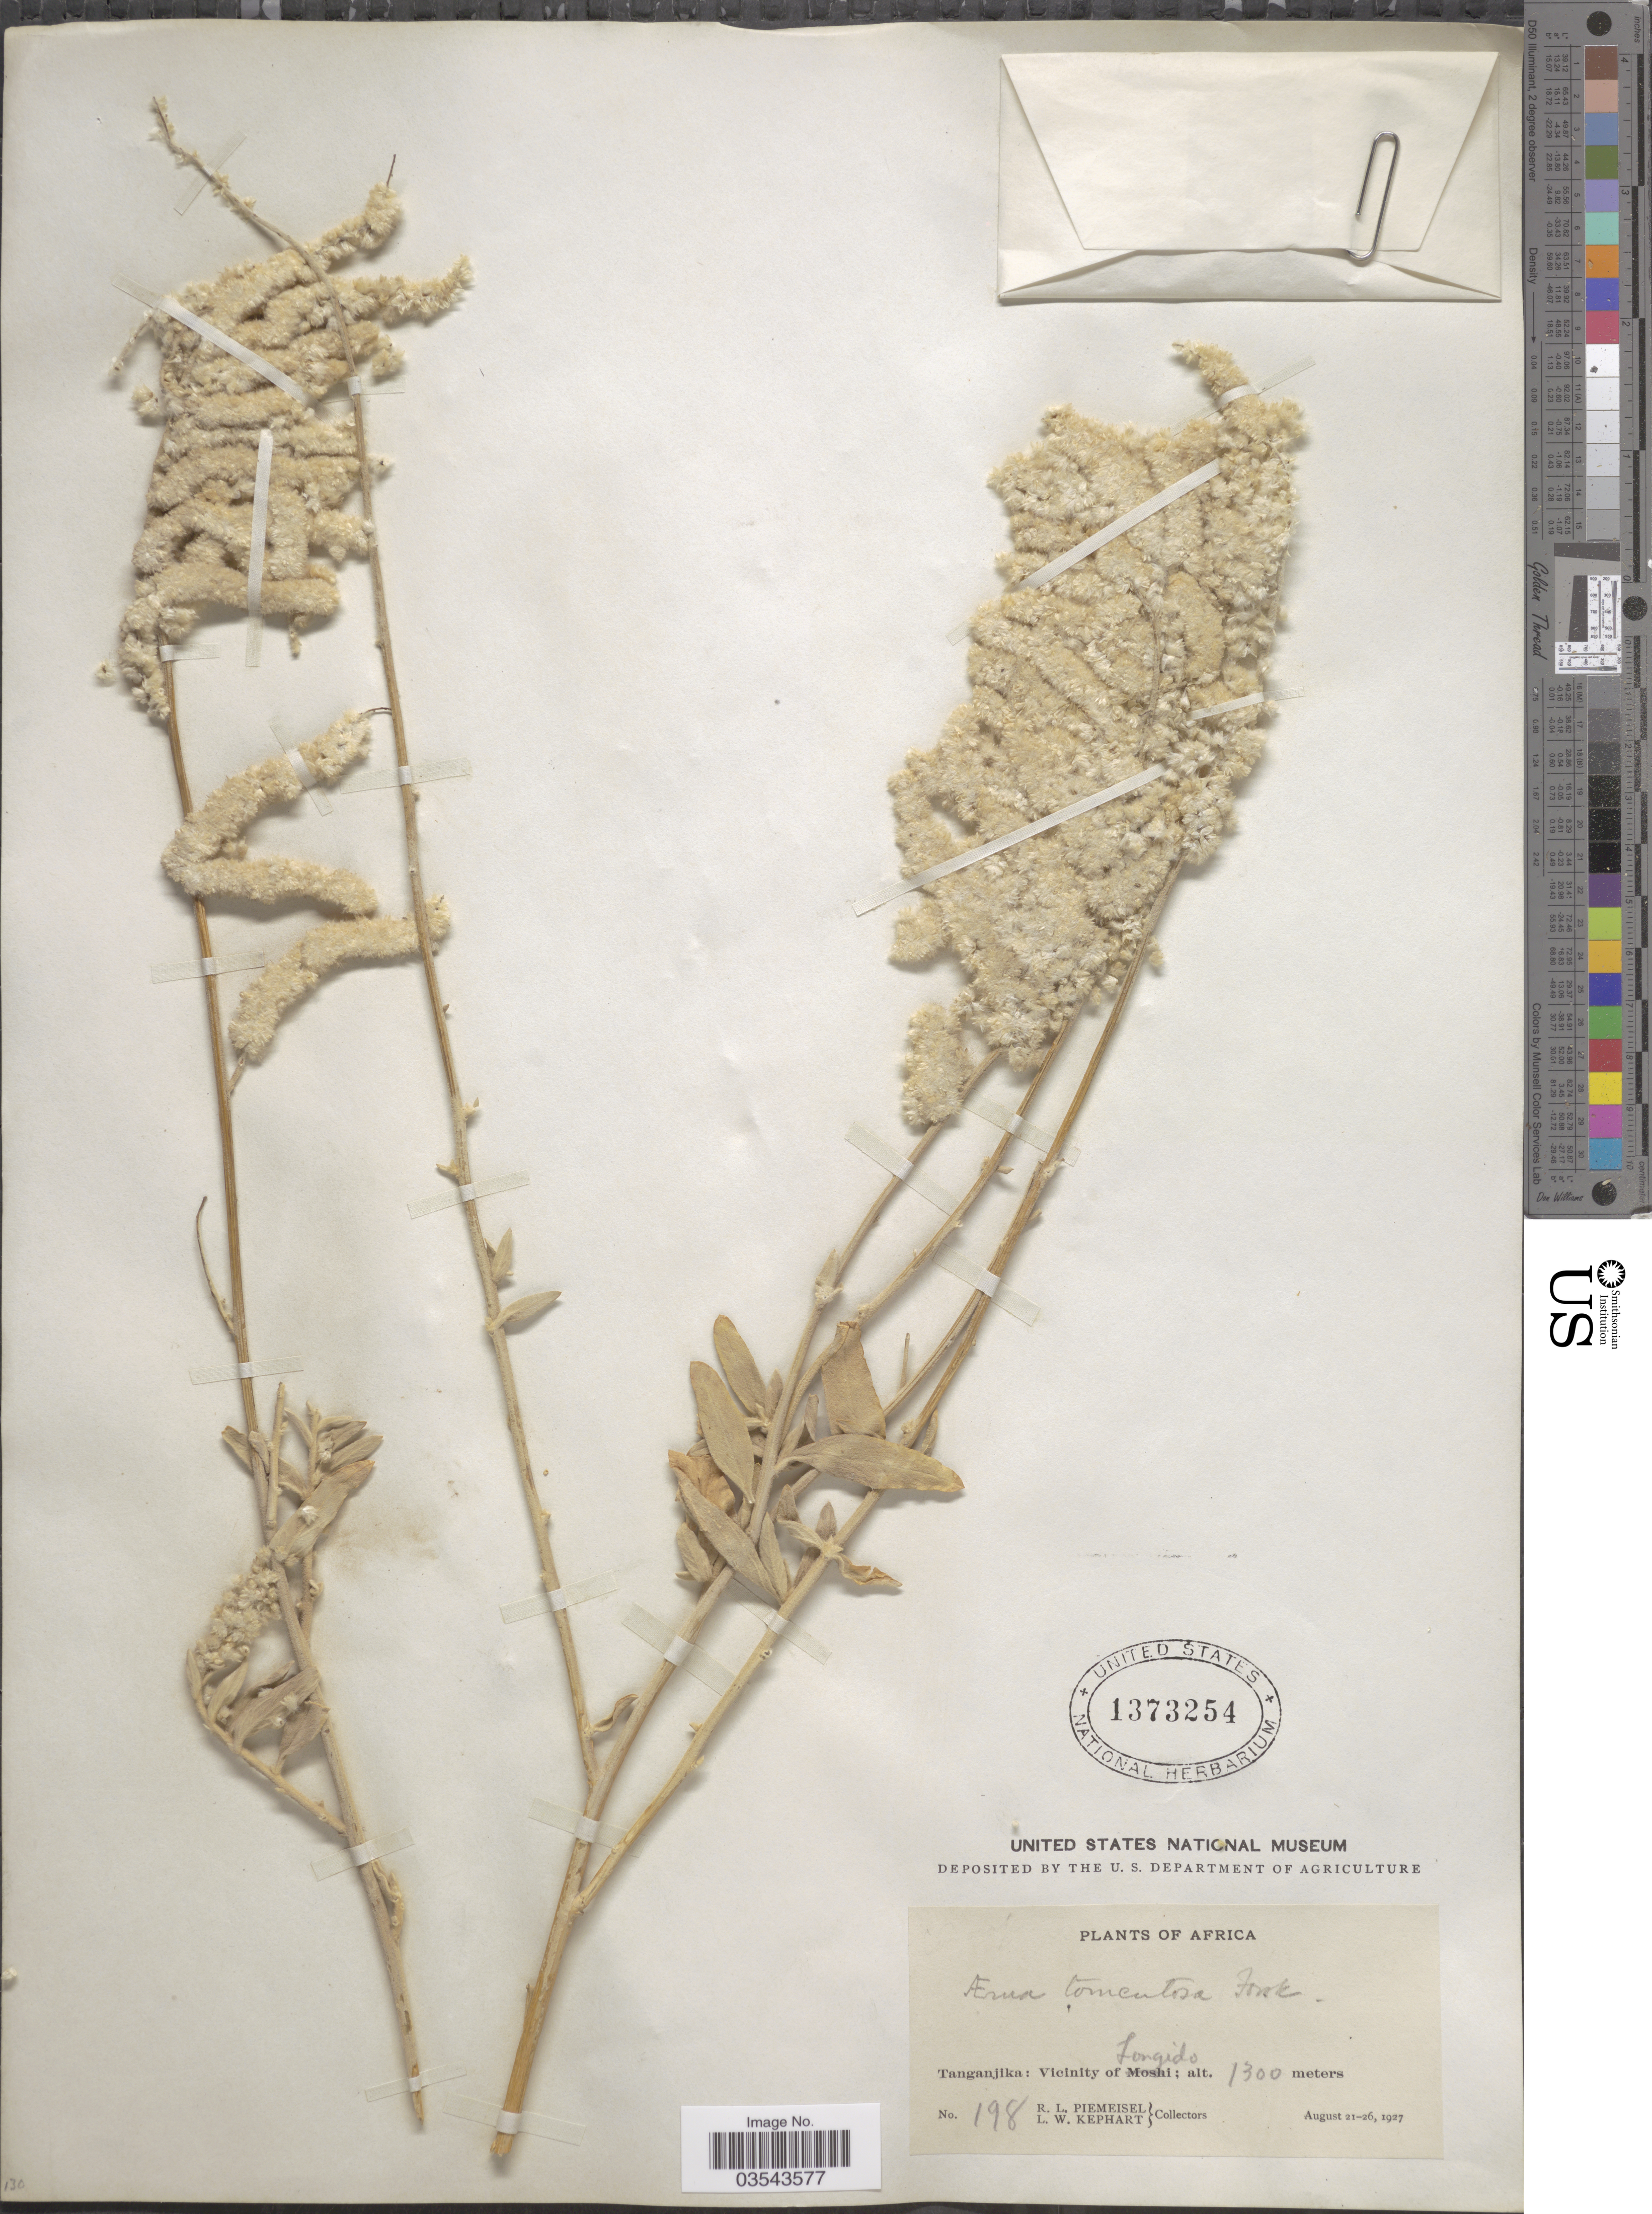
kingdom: Plantae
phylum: Tracheophyta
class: Magnoliopsida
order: Caryophyllales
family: Amaranthaceae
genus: Aerva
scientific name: Aerva tomentosa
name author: Forssk.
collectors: R. L. Piemeisel & L. W. Kephart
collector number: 198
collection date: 1927-08-21/1927-08-26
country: Tanzania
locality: Tanganjika: Vicinity of Longido.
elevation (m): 1300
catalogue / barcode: US 1373254